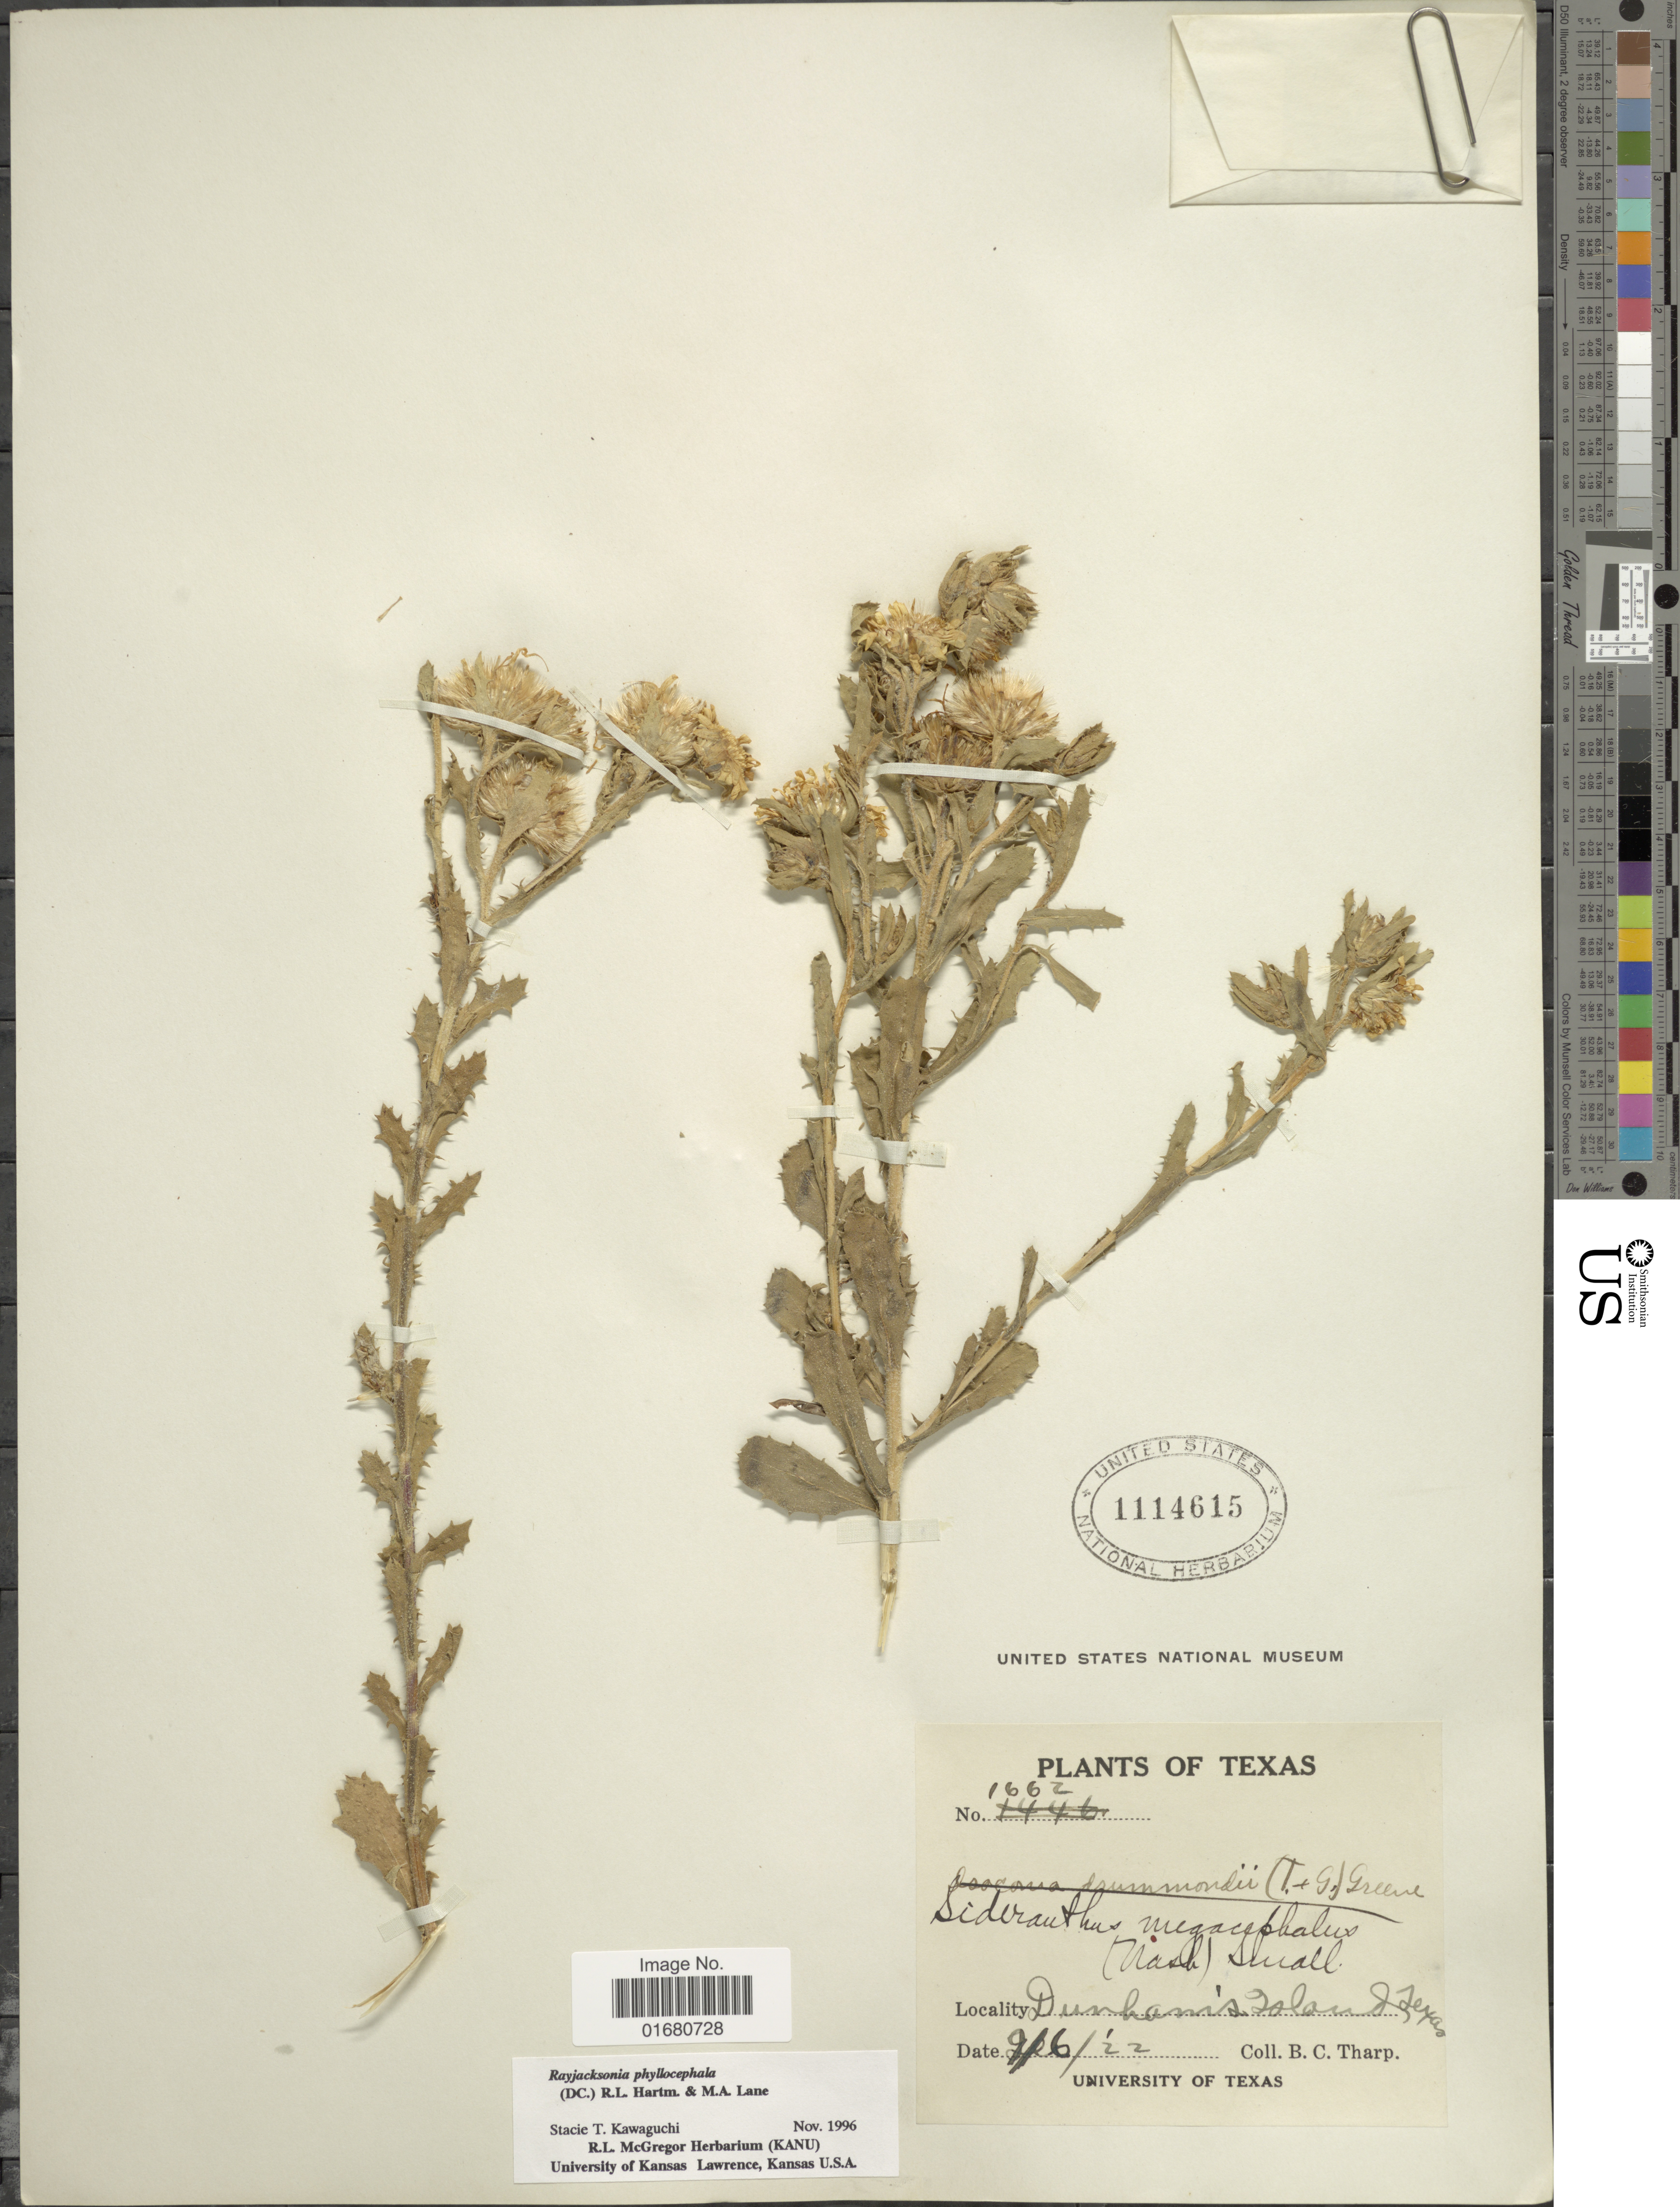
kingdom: Plantae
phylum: Tracheophyta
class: Magnoliopsida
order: Asterales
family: Asteraceae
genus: Rayjacksonia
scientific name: Rayjacksonia phyllocephala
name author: (DC.) R.L. Hartm. & M.A. Lane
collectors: B. C. Tharp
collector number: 1662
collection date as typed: Transcribed d/m/y: 6/9/22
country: United States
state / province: Texas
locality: Dunham's Island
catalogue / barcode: US 1114615